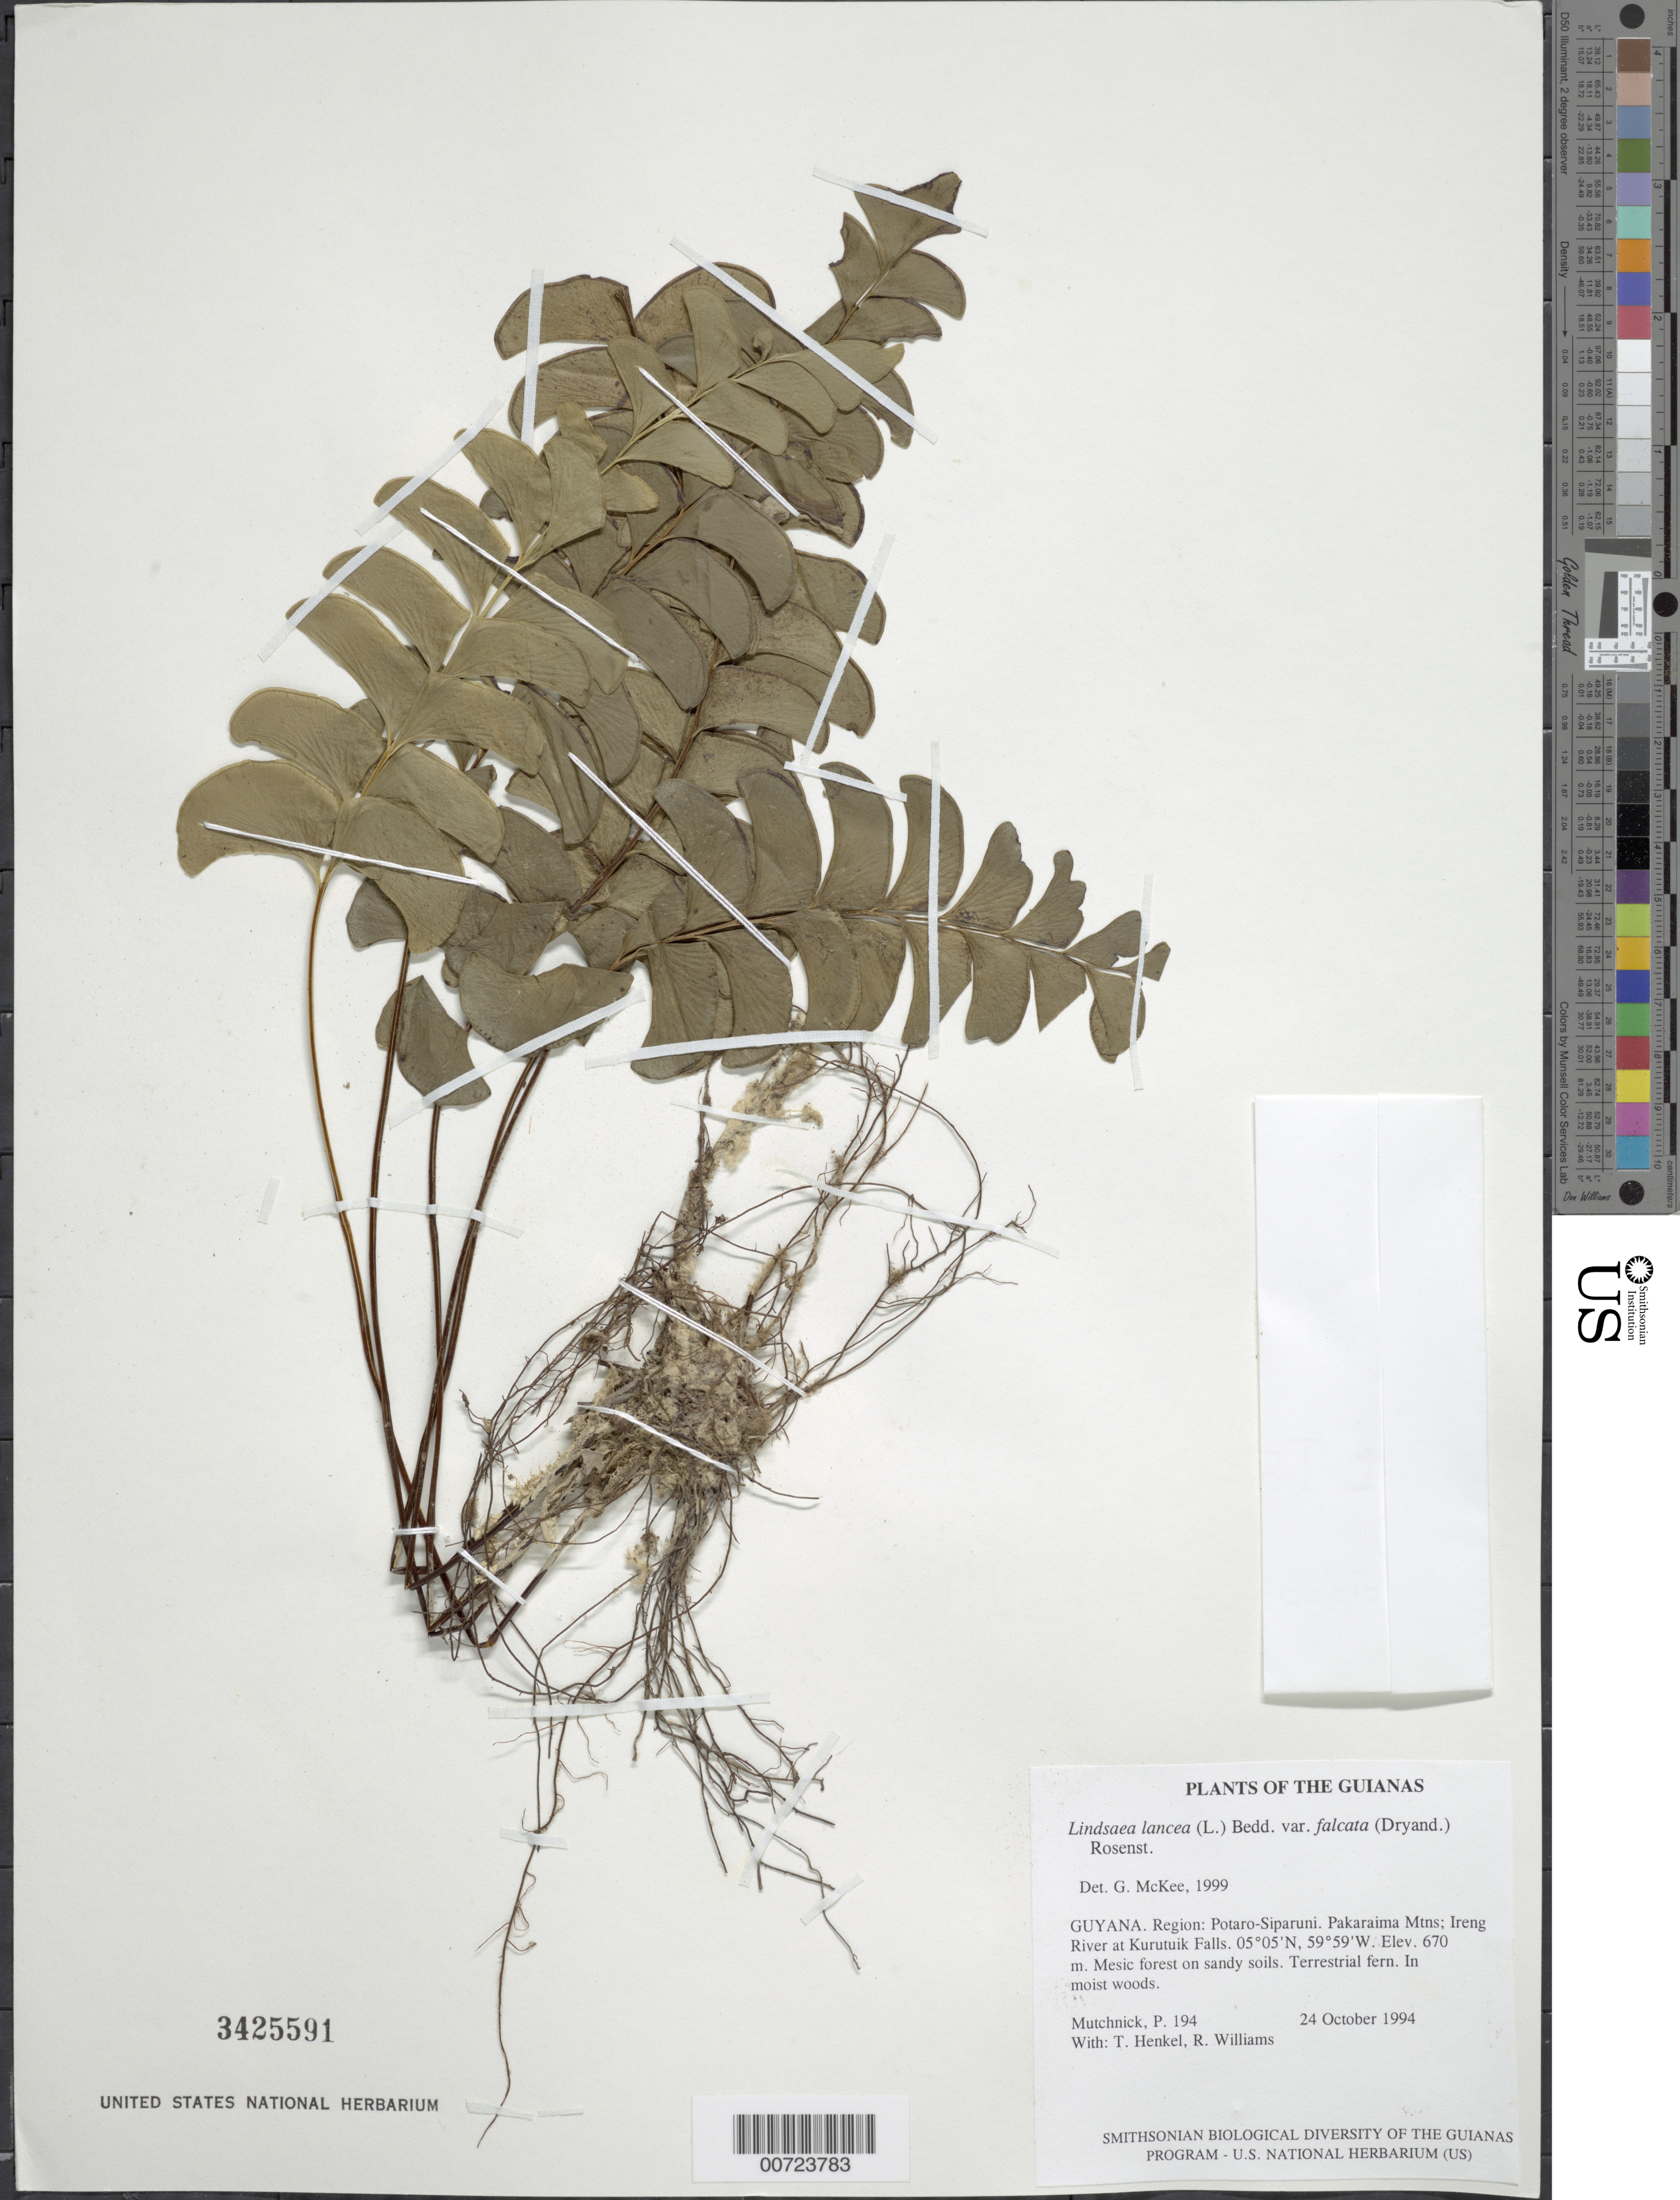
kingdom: Plantae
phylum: Tracheophyta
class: Polypodiopsida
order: Polypodiales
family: Lindsaeaceae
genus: Lindsaea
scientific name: Lindsaea lancea var. falcata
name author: (Dryand.) Rosenst.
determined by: McKee, G. S., (US), NMNH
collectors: P. Mutchnick, T. Henkel & R. Williams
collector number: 194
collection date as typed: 24 October 1994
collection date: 1994-10-24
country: Guyana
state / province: Potaro-Siparuni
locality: Pakaraima Mtns; Ireng River at Kurutuik Falls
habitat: Mesic forest on sandy soils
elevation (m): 670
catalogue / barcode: US 3425591